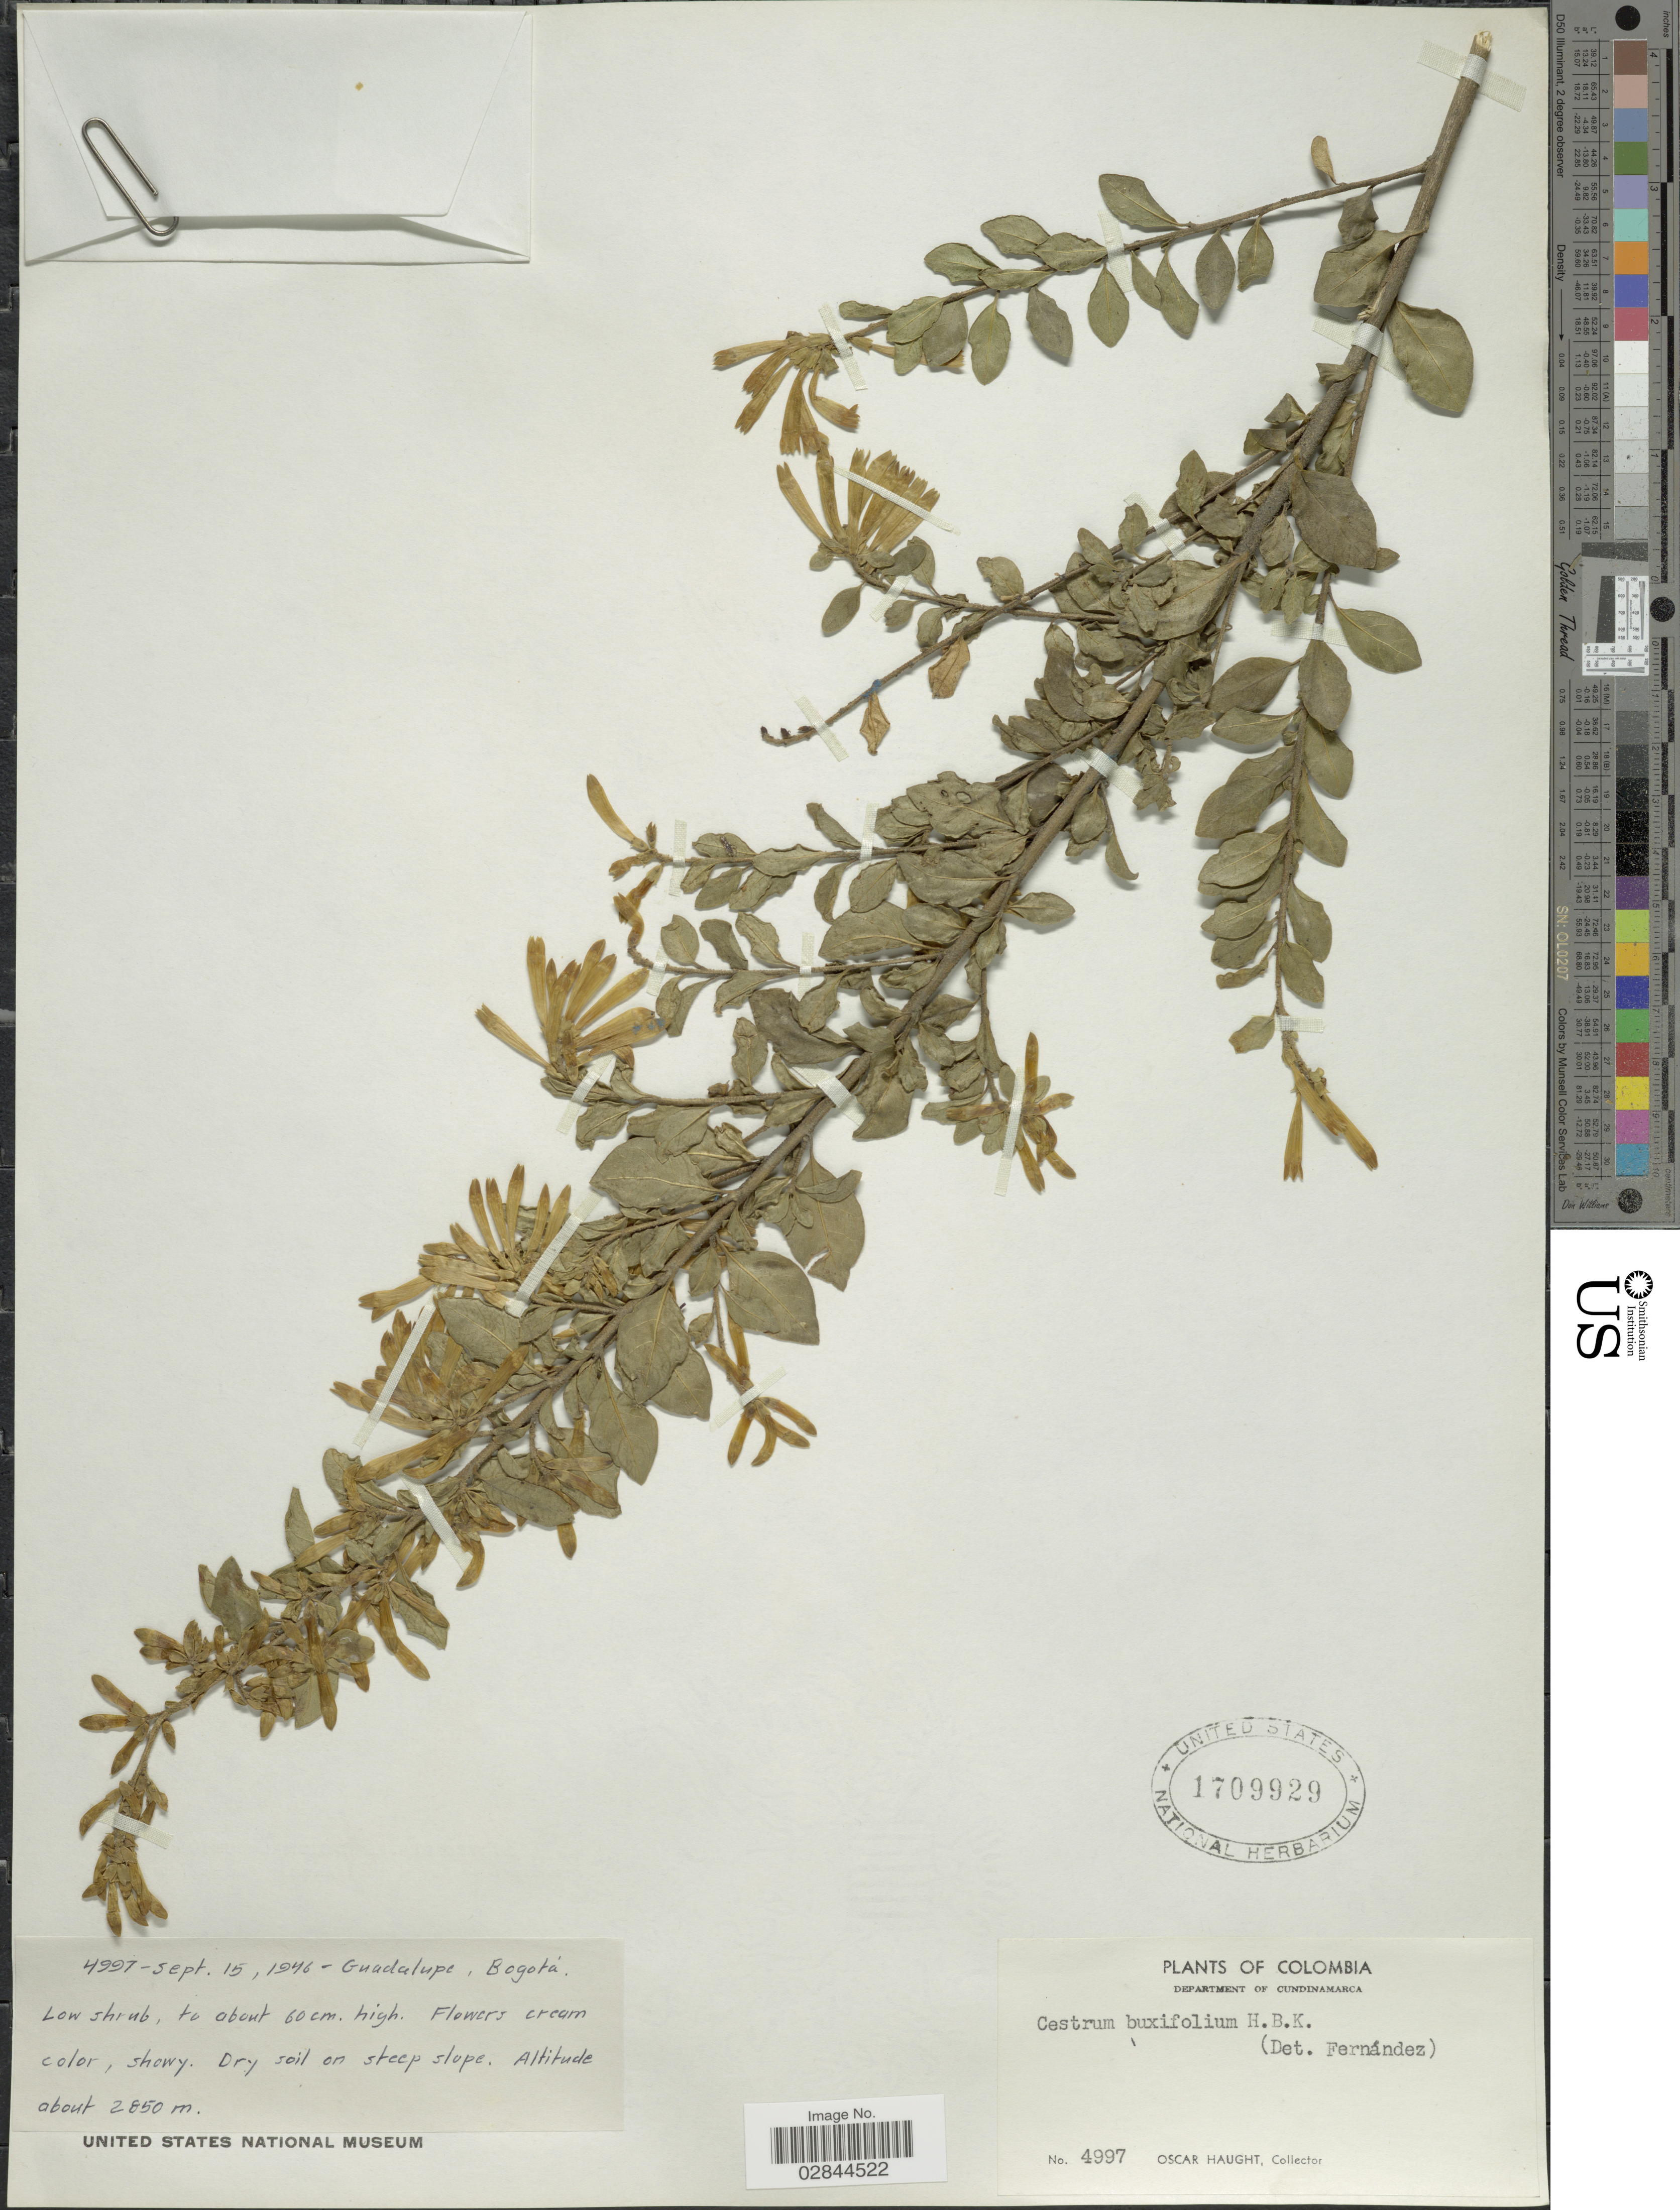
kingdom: Plantae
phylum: Tracheophyta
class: Magnoliopsida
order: Solanales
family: Solanaceae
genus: Cestrum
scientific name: Cestrum buxifolium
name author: Kunth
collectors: O. Haught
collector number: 4997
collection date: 1946-09-15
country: Colombia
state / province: Cundinamarca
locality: Department of Cundinamarca. Guadalupe, Bogotá.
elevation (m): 2850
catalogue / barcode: US 1709929